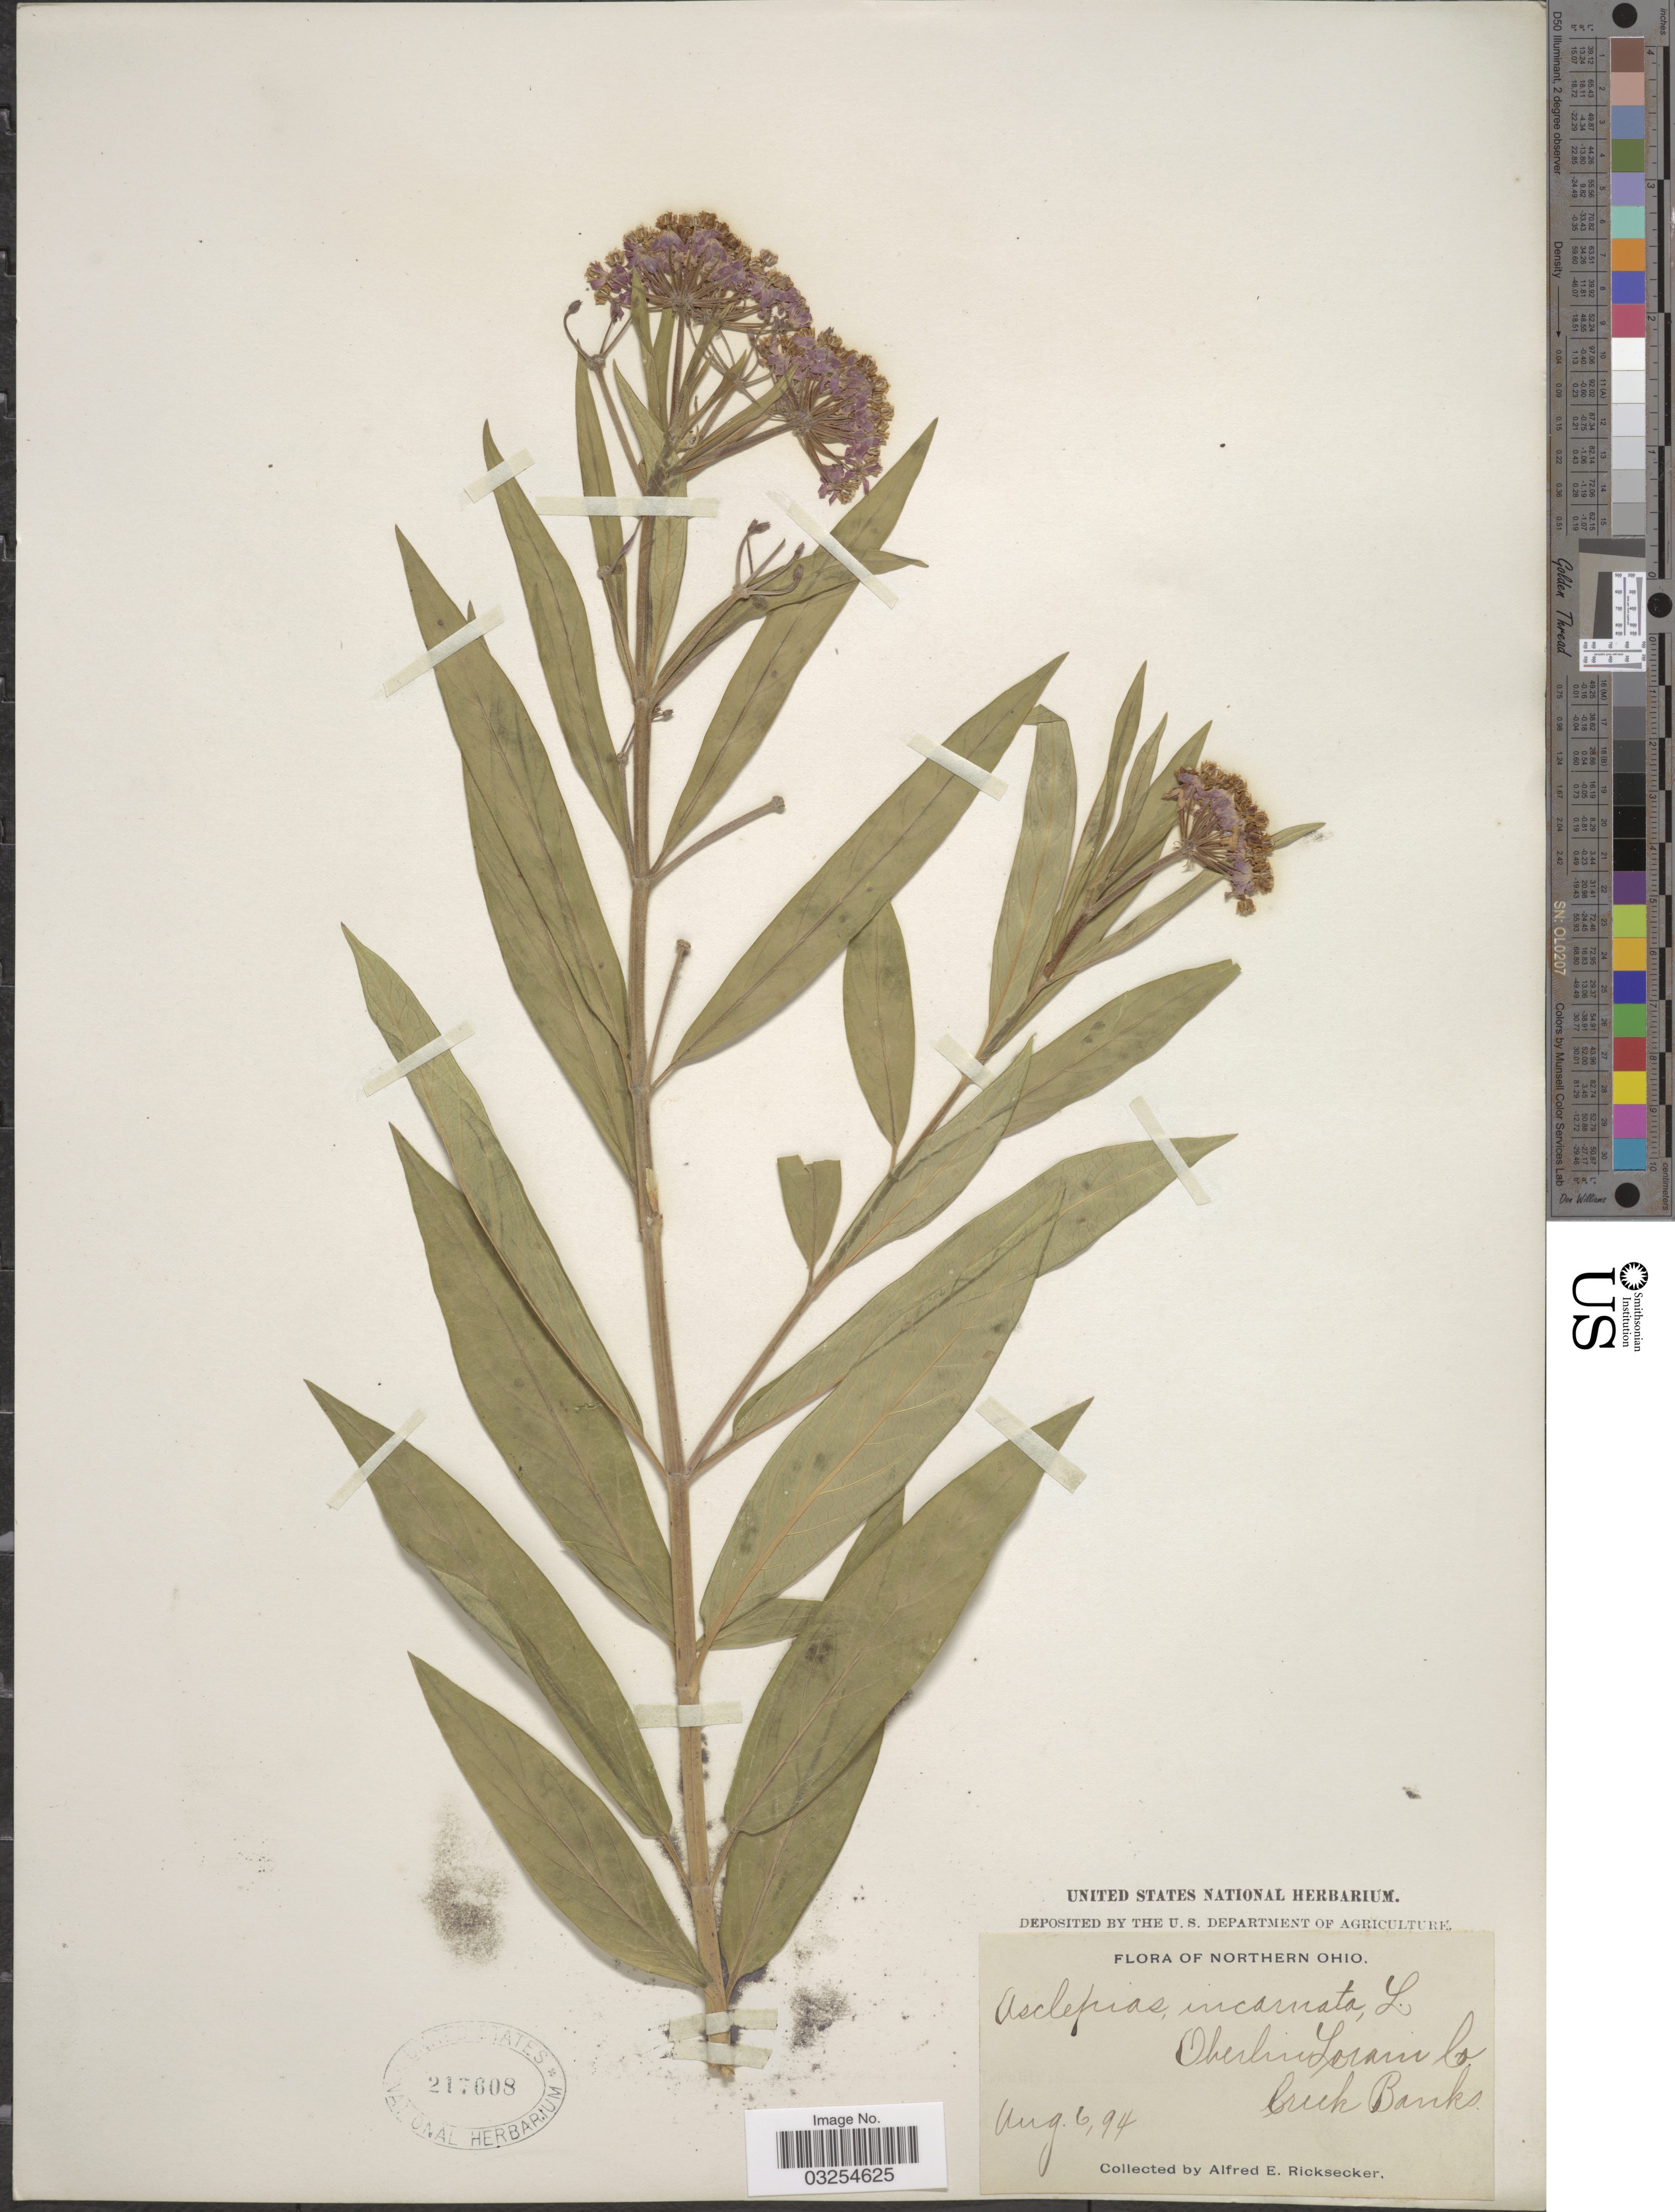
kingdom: Plantae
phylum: Tracheophyta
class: Magnoliopsida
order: Gentianales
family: Apocynaceae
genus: Asclepias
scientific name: Asclepias incarnata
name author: L.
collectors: A. E. Ricksecker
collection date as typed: Transcribed d/m/y: 6/8/94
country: United States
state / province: Ohio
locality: Oberlin, Lorain Co.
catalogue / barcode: US 217608